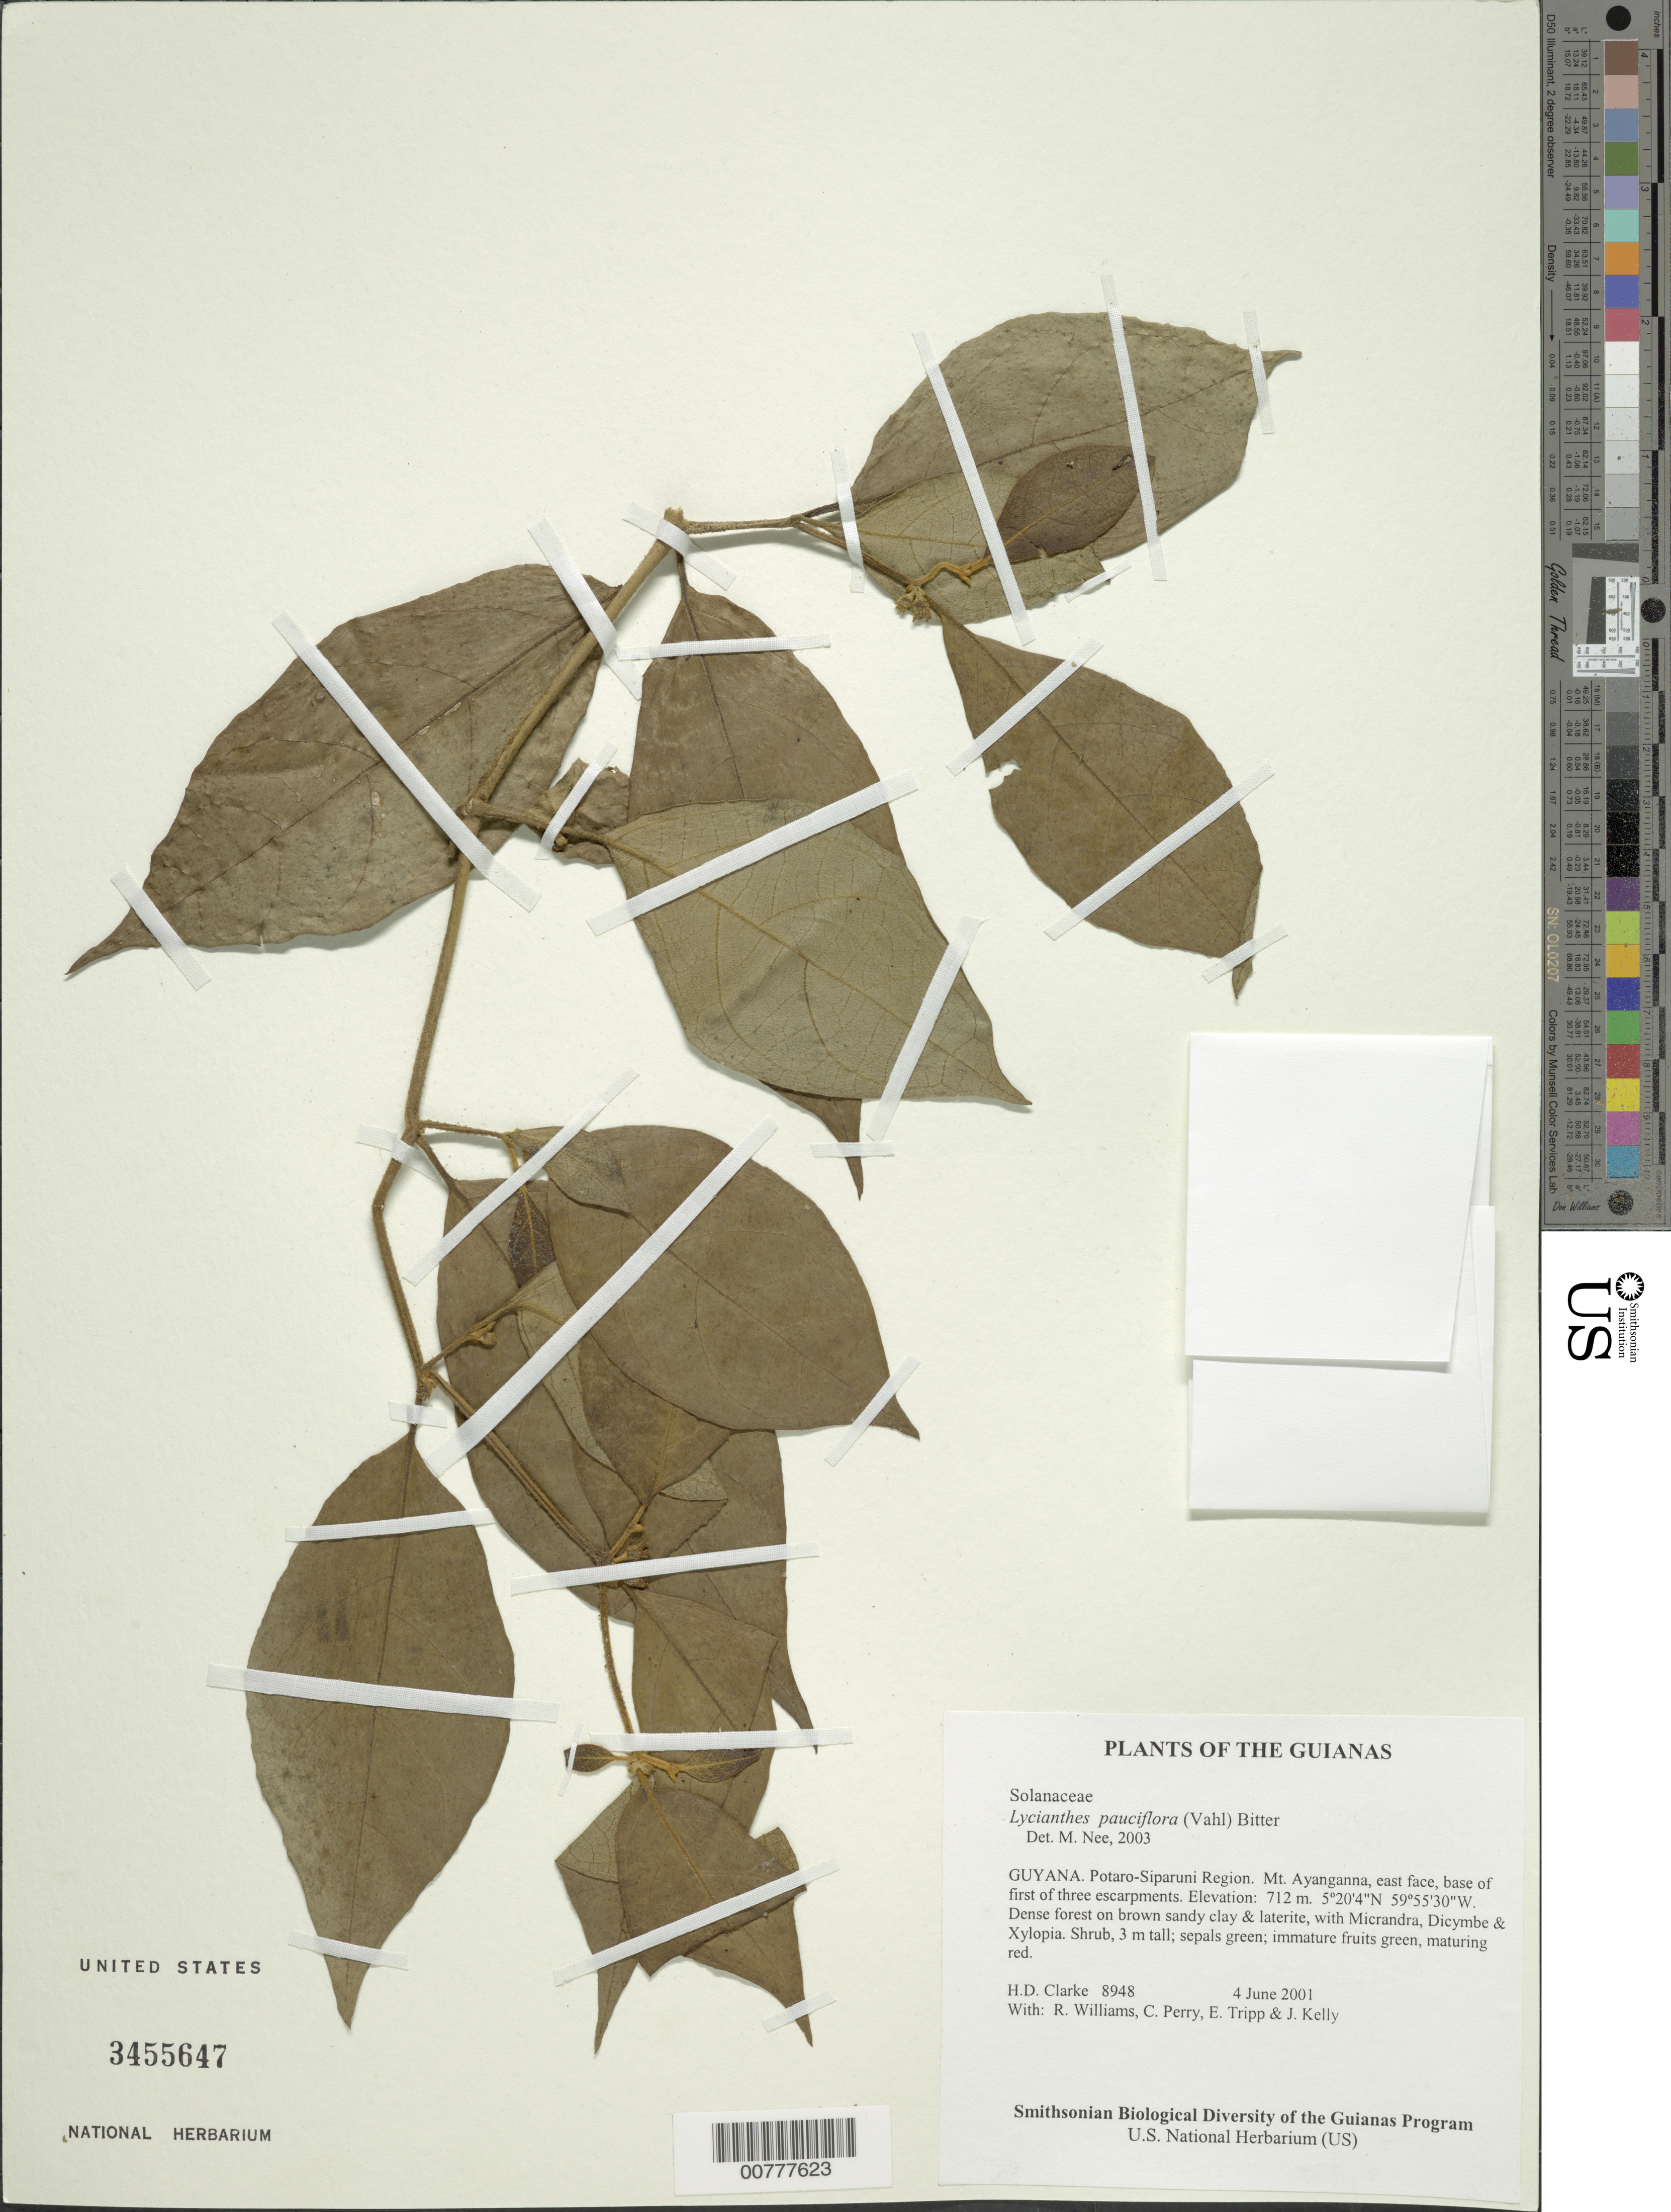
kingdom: Plantae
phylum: Tracheophyta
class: Magnoliopsida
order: Solanales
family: Solanaceae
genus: Lycianthes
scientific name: Lycianthes pauciflora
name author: (Vahl) Bitter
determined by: Nee, Michael H.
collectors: H. D. Clarke, R. Williams, C. Perry, E. Tripp & J. Kelly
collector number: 8948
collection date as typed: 4 June 2001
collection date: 2001-06-04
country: Guyana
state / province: Potaro-Siparuni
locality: Mt. Ayanganna, east face, base of first of three escarpments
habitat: Dense forest on brown sandy clay & laterite, with Micrandra, Dicymbe & Xylopia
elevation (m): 712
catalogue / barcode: US 3455647